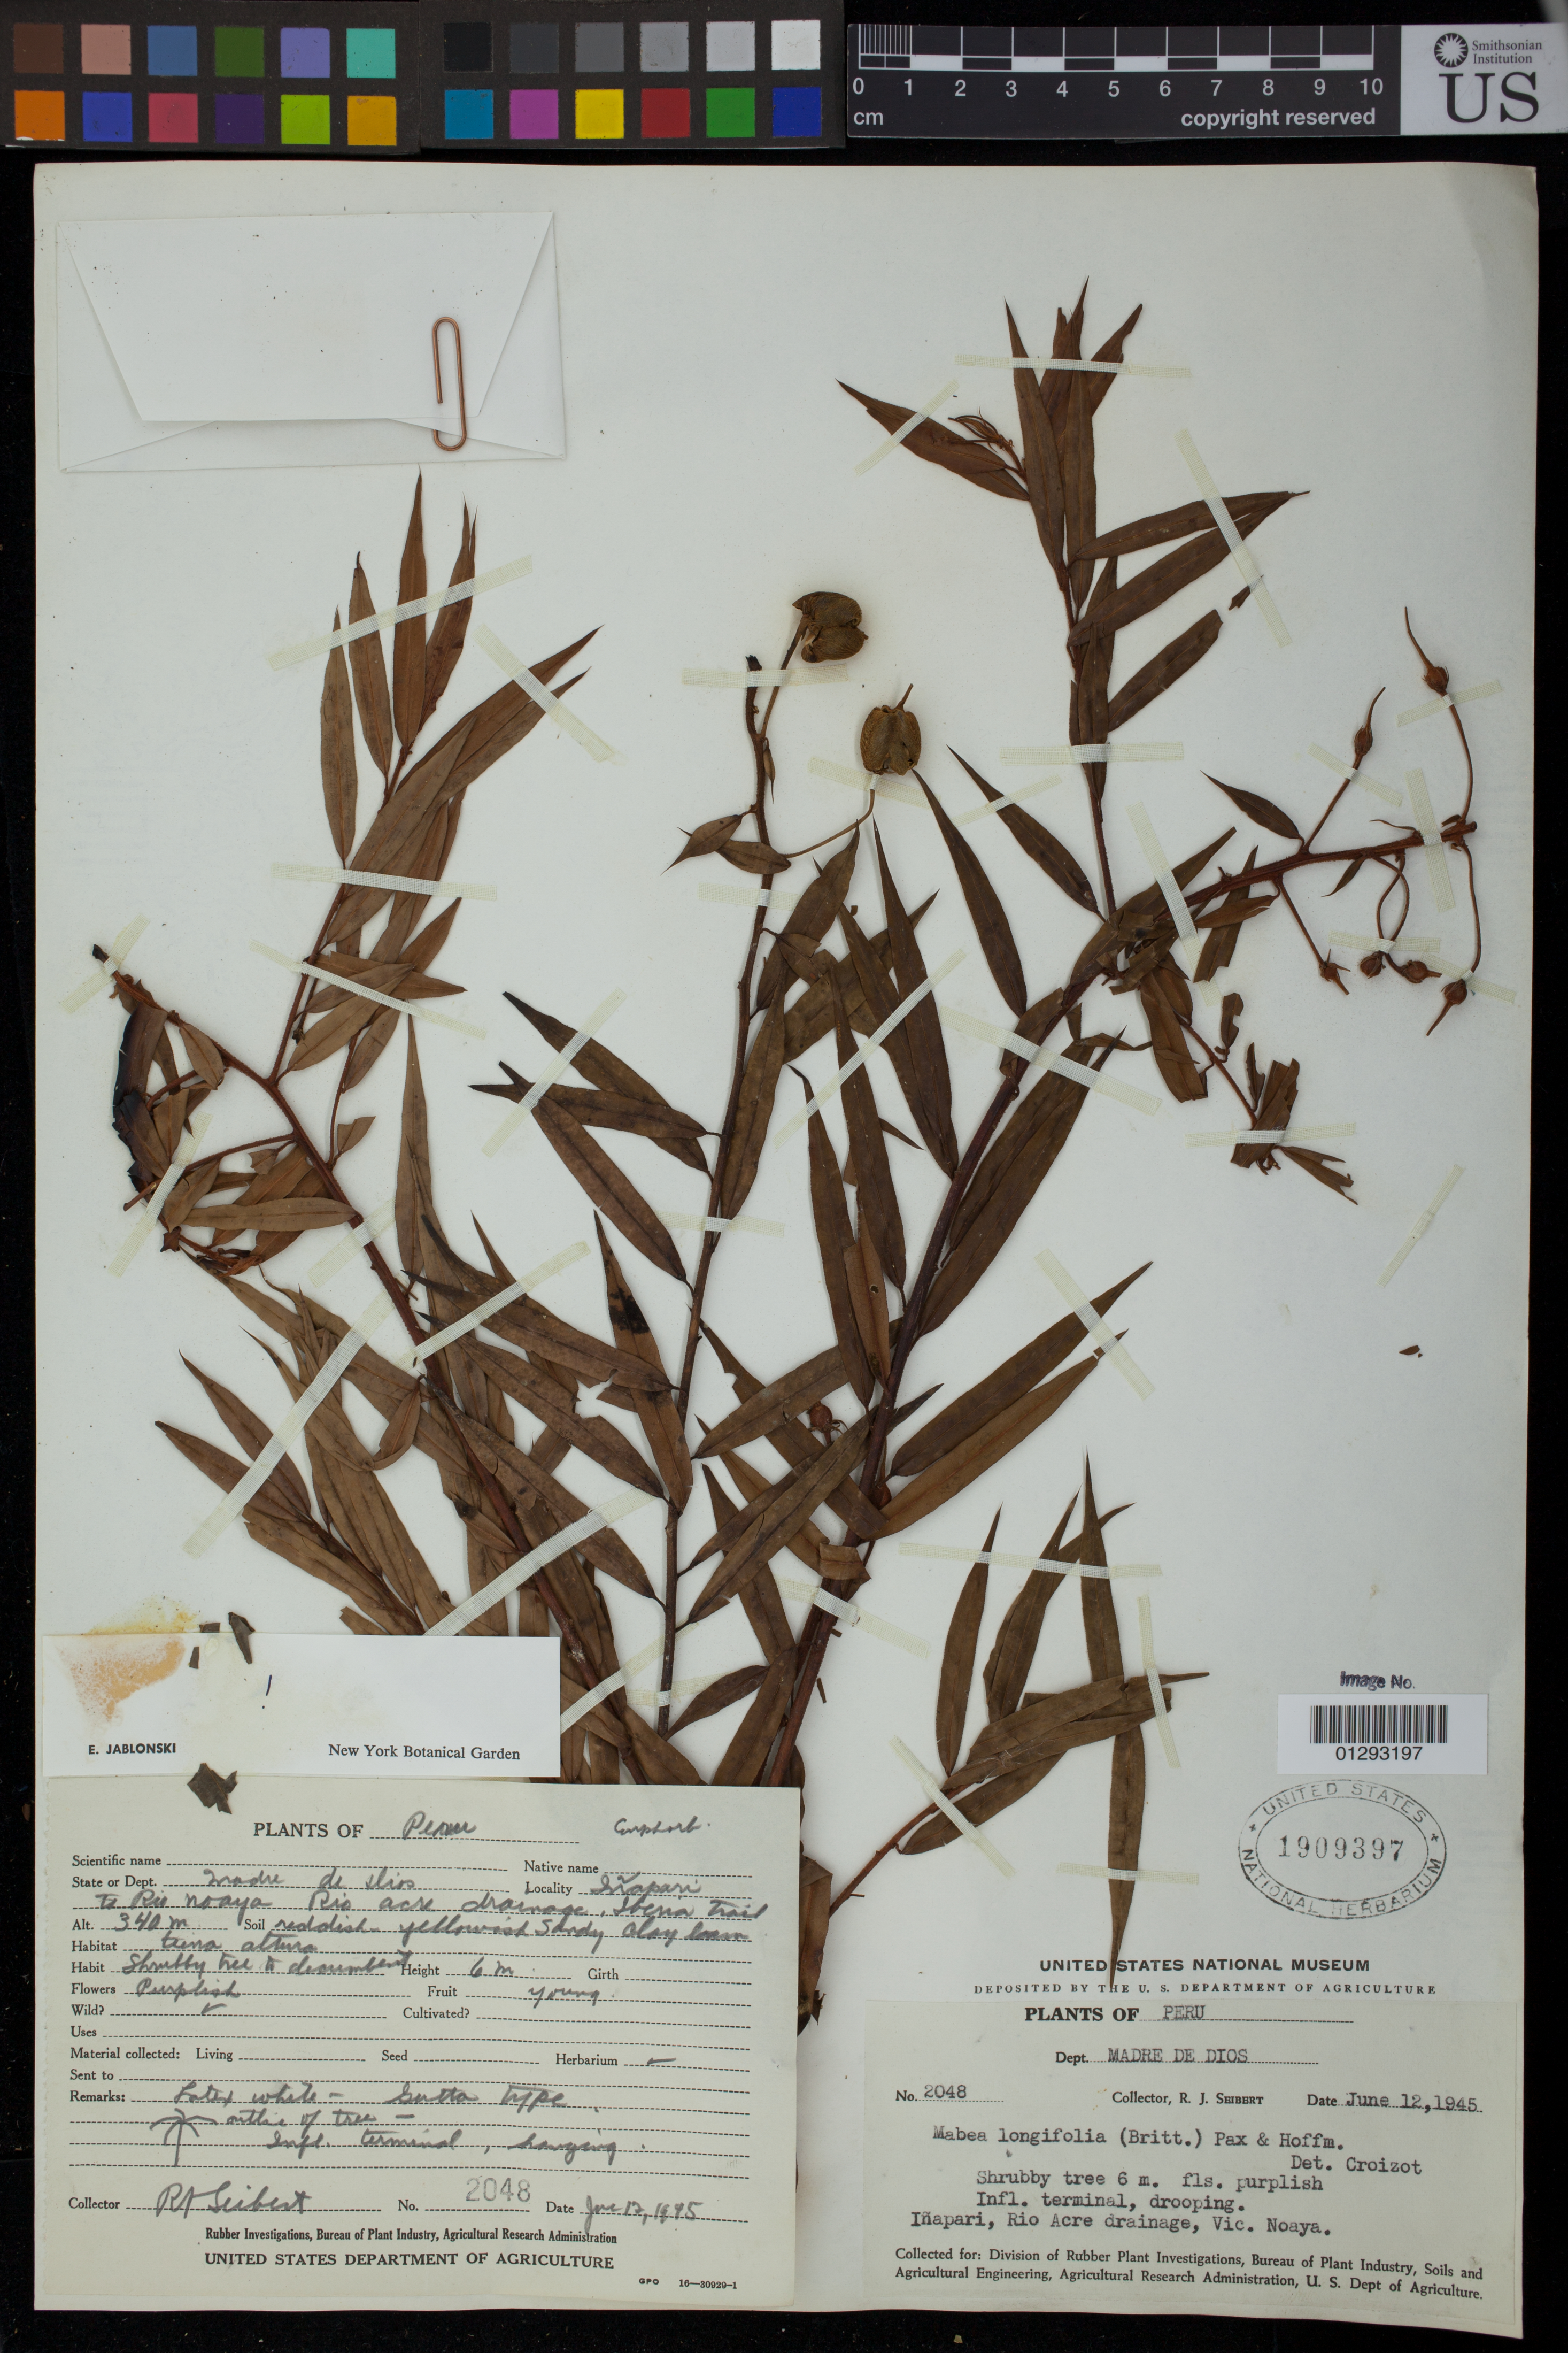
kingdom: Plantae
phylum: Tracheophyta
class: Magnoliopsida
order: Malpighiales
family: Euphorbiaceae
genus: Mabea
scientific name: Mabea longifolia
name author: (Britton) Pax & K. Hoffm.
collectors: R. J. Seibert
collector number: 2048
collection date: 1945-06-12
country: Peru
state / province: Madre de Dios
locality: Inapari, Rio Acre drainage, Vic. Noaya. Ibena Trail.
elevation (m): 340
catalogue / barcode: US 1909397